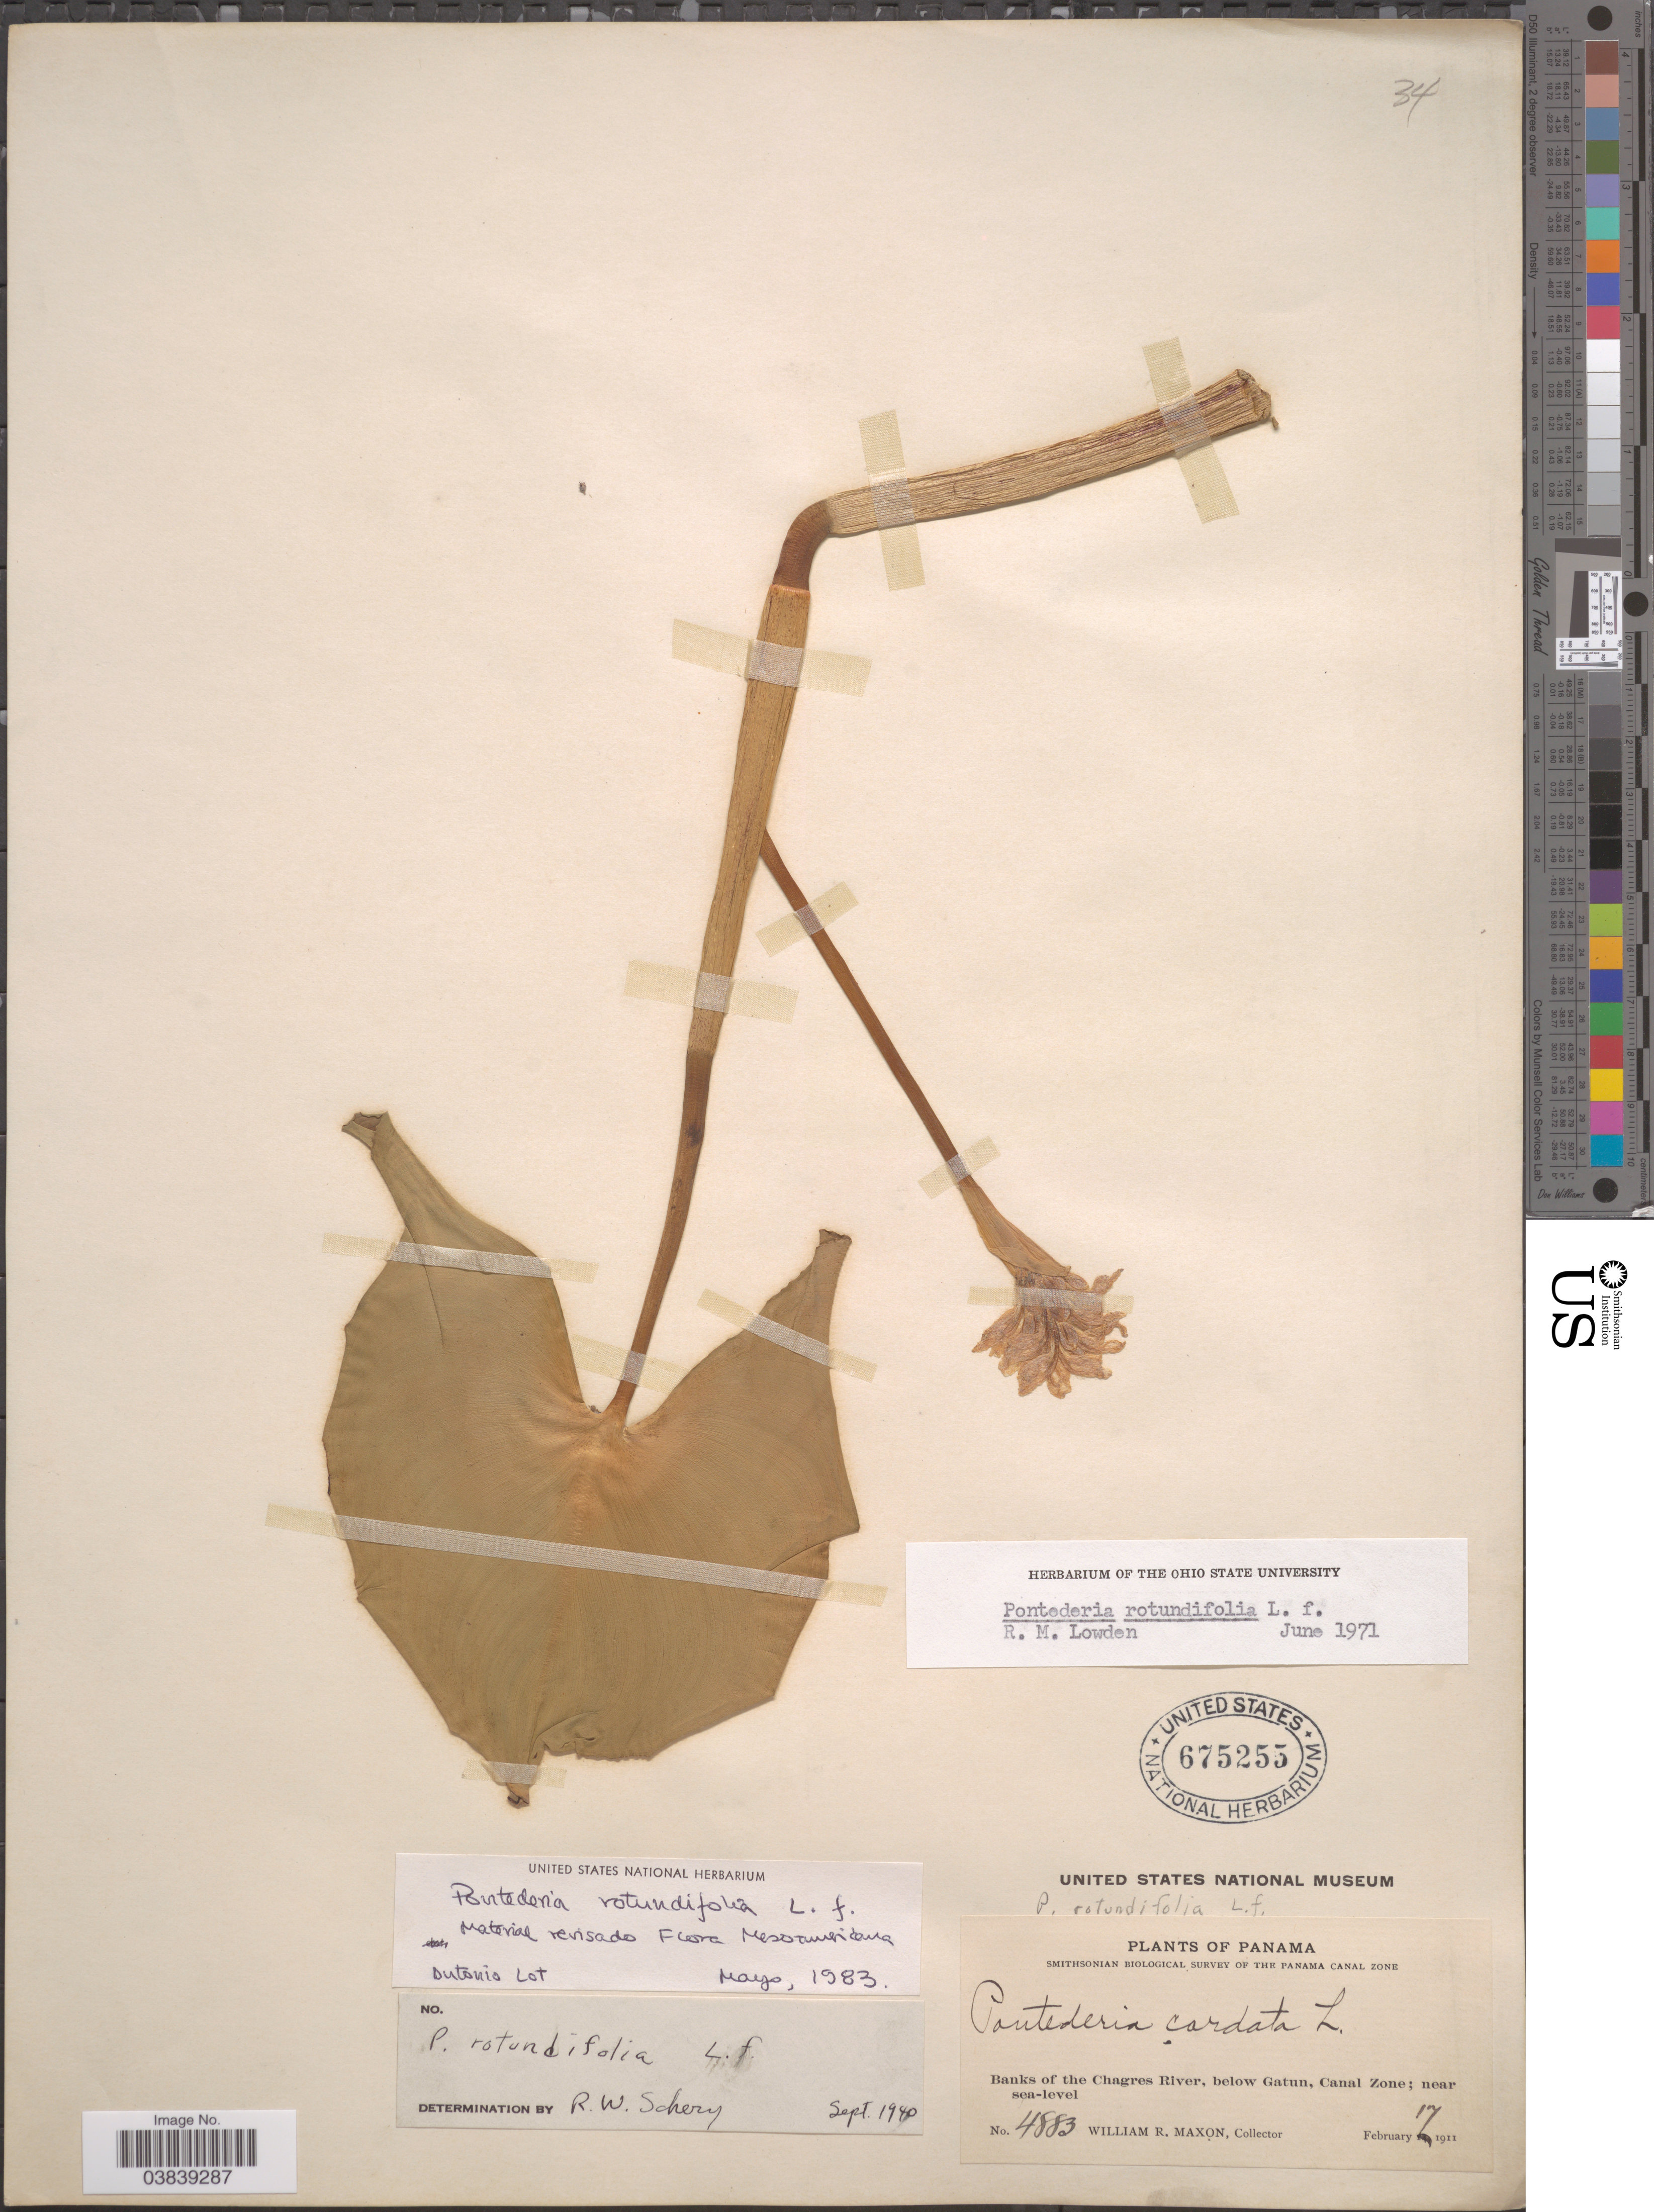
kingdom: Plantae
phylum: Tracheophyta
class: Liliopsida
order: Commelinales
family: Pontederiaceae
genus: Pontederia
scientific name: Pontederia rotundifolia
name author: L. f.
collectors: W. R. Maxon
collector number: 4883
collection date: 1911-02-17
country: Panama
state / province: Colón / Panamá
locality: The Panama Canal Zone. Banks of the Chagres River, below Gatun, Canal Zone.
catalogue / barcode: US 675255